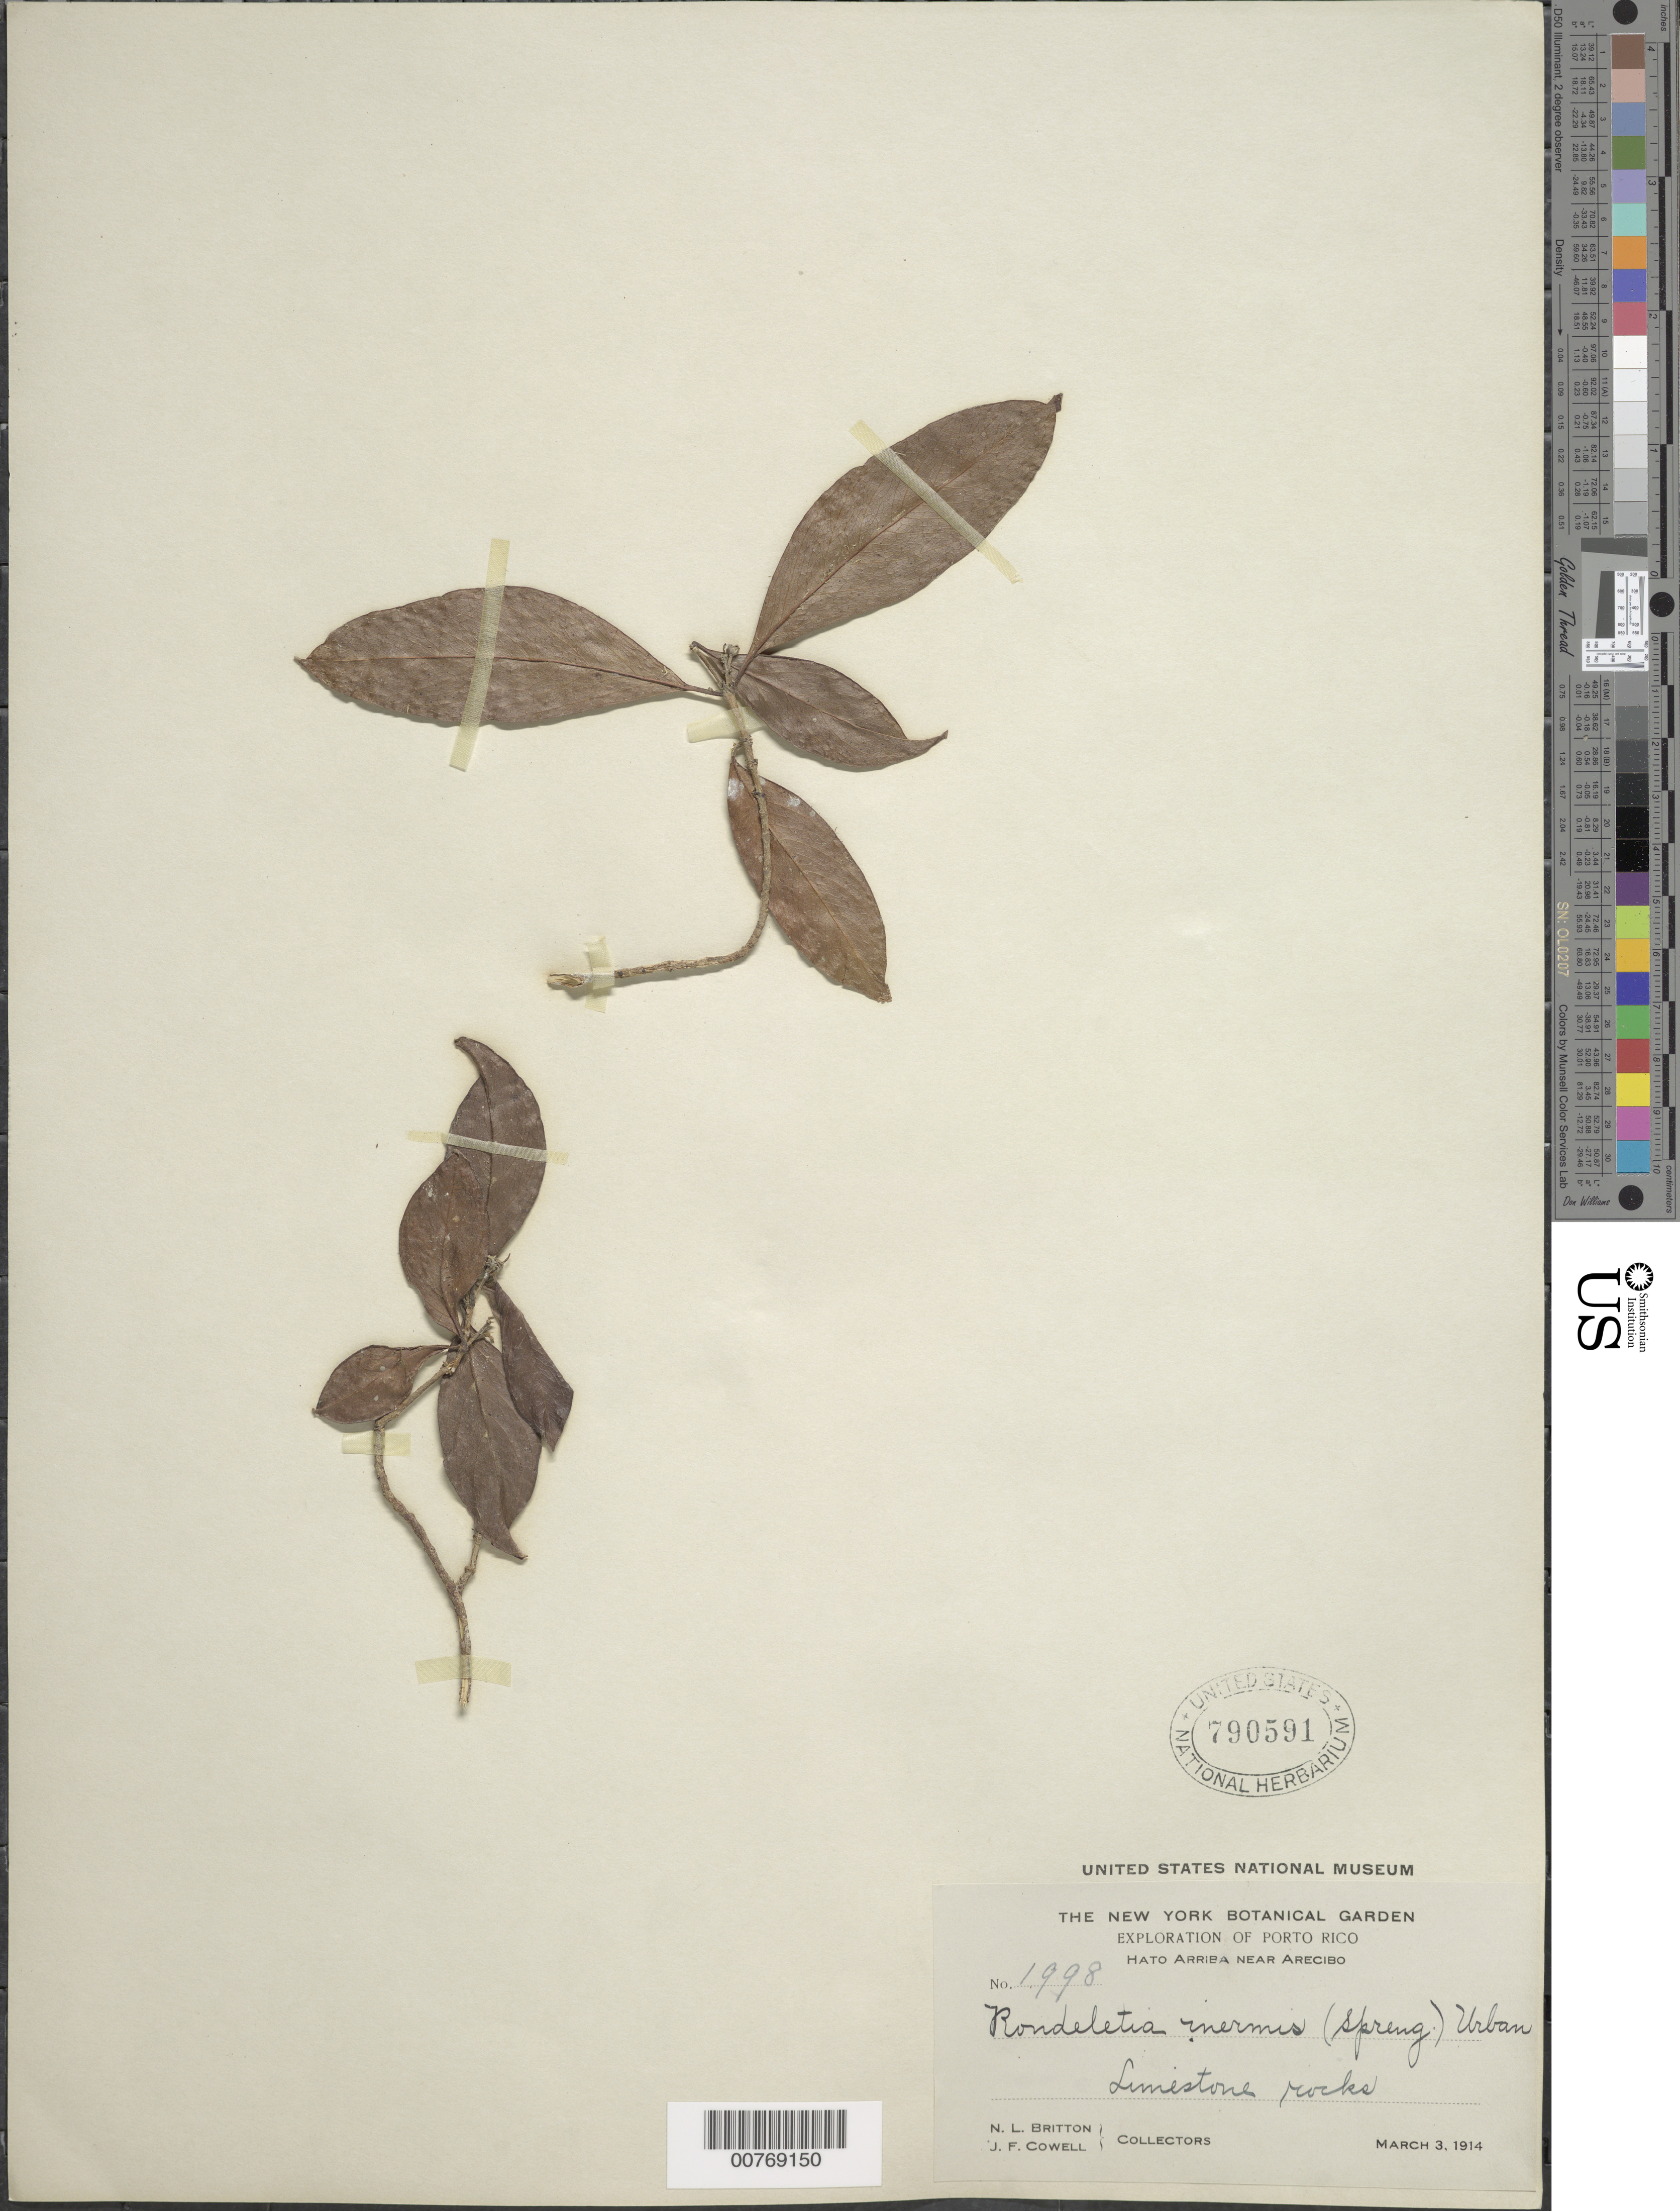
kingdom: Plantae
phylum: Tracheophyta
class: Magnoliopsida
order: Gentianales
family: Rubiaceae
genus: Rondeletia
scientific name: Rondeletia inermis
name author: (Spreng.) Krug & Urb.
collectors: N. Britton & J. F. Cowell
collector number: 1998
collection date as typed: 03 Mar 1914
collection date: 1914-03-03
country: Puerto Rico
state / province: Arecibo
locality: Hato Arriba near Arecibo; limestone rocks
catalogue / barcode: US 790591